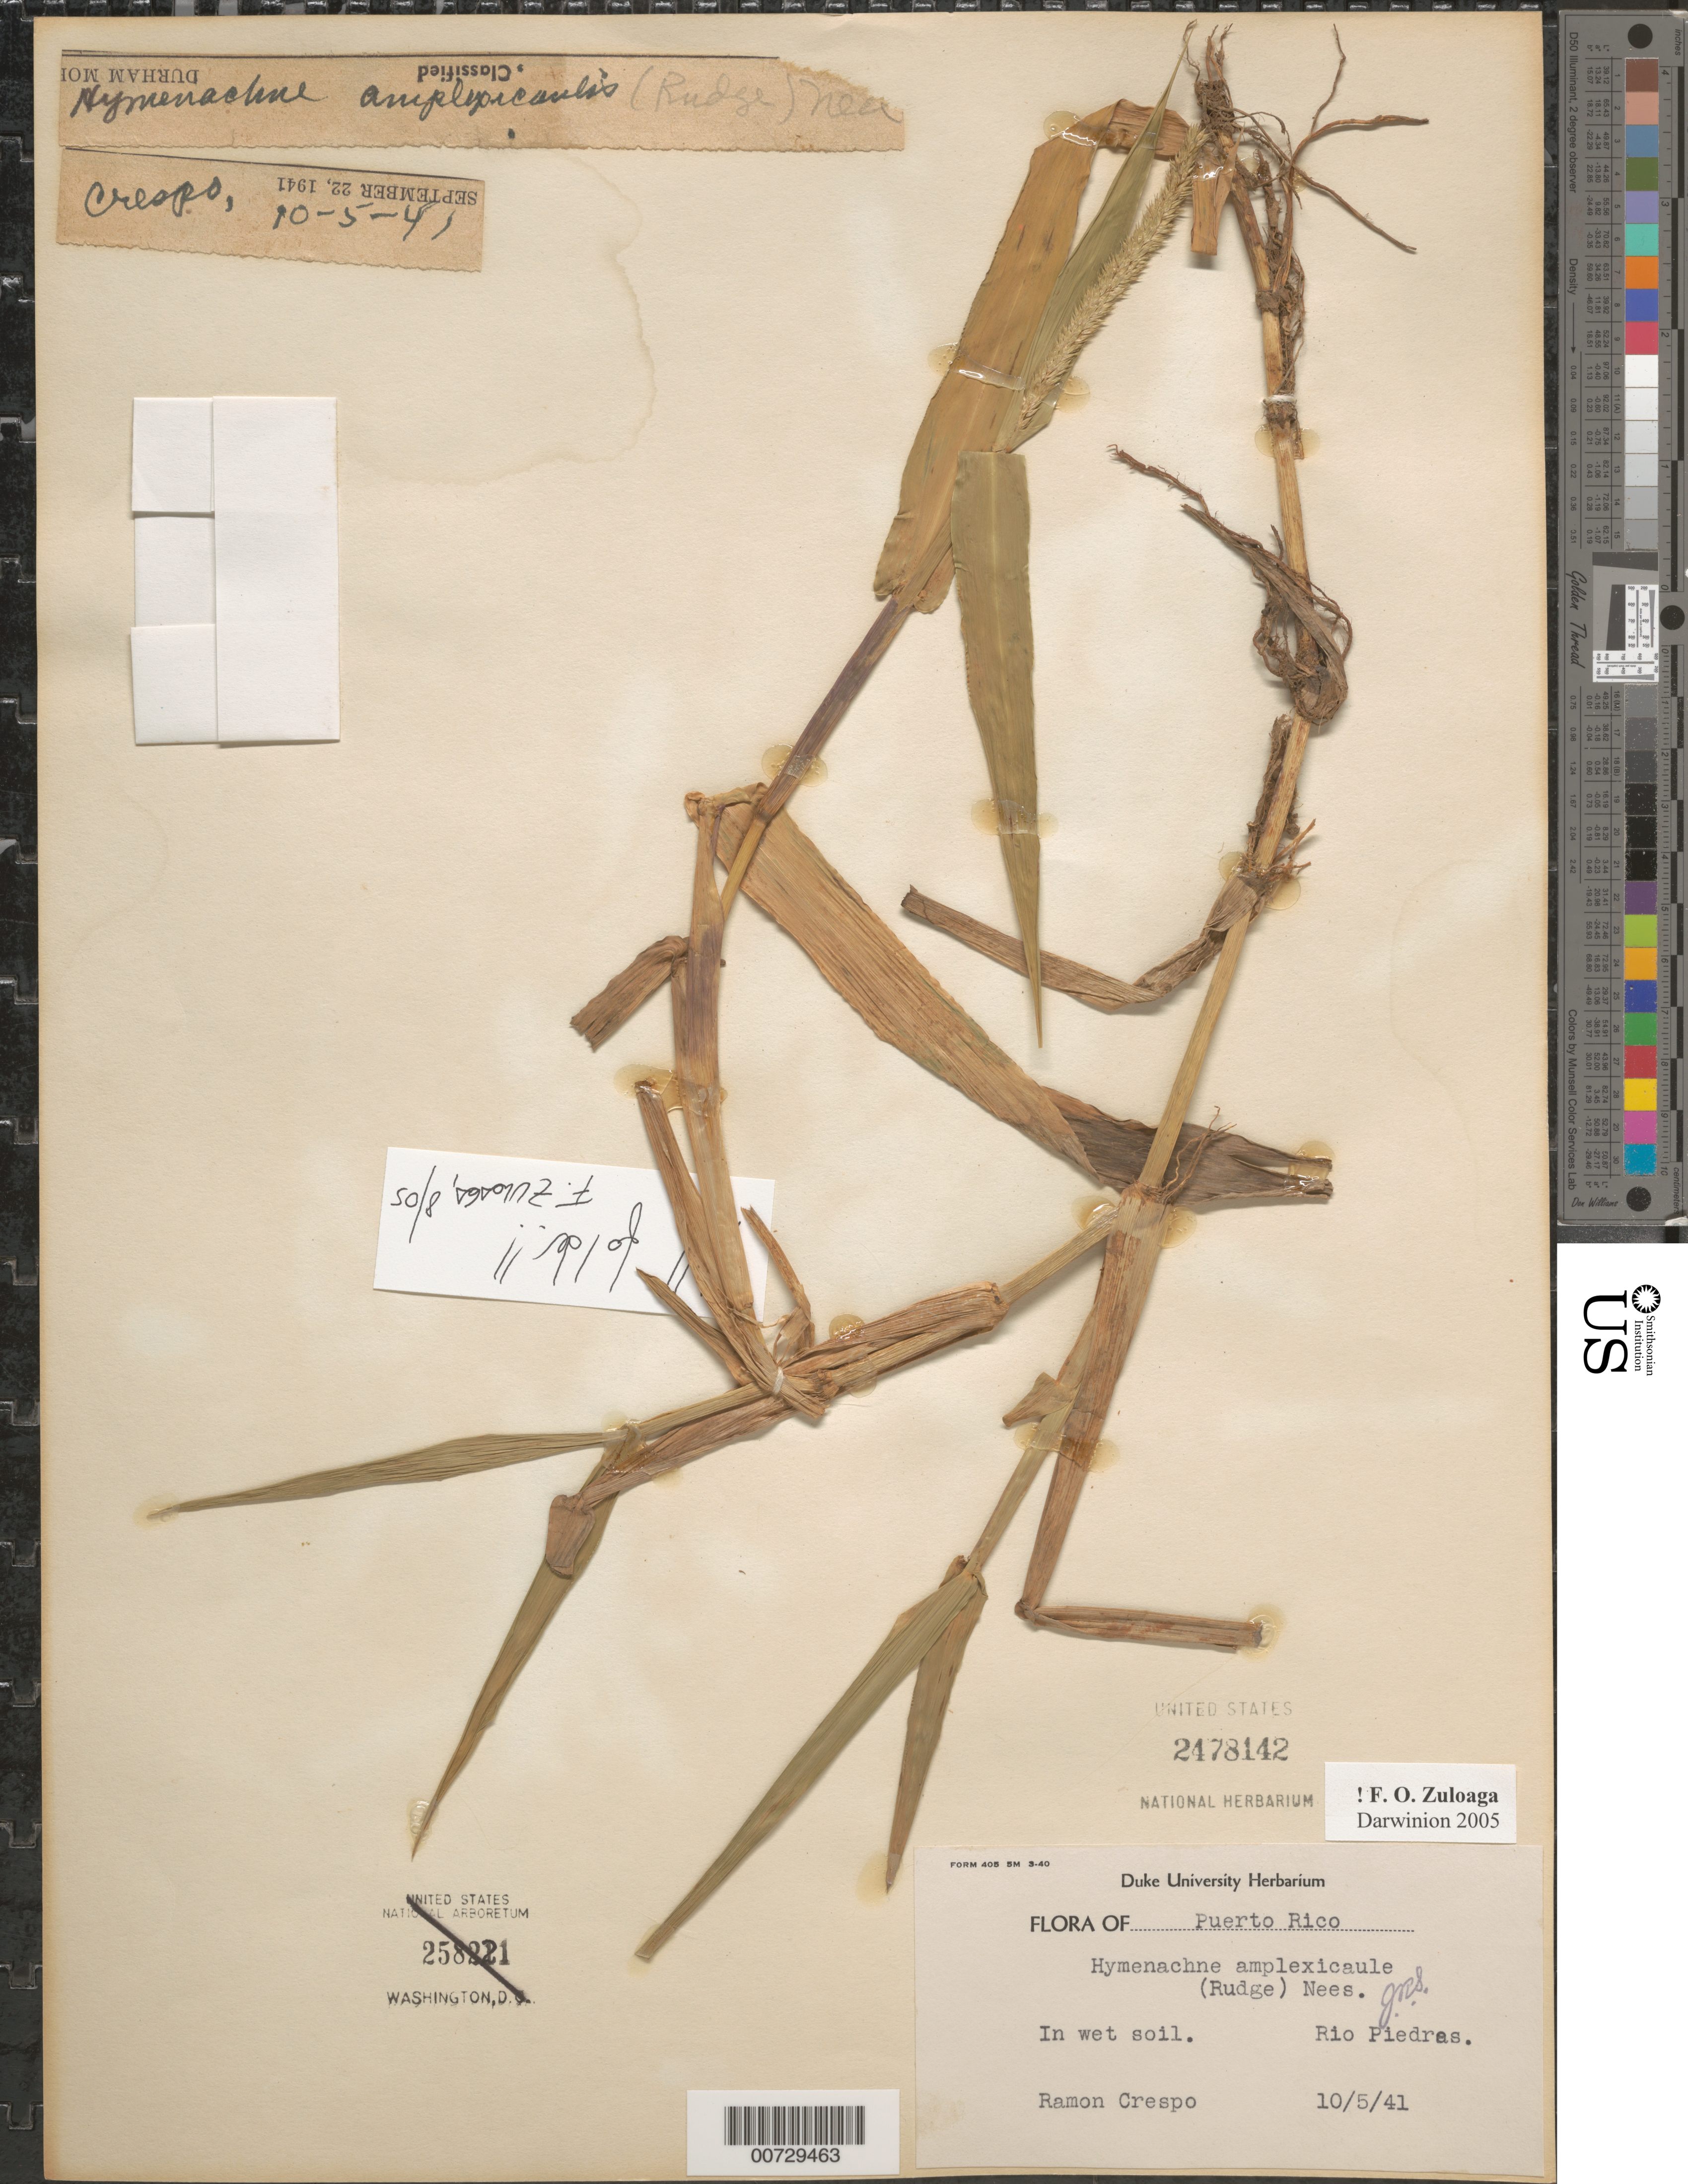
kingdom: Plantae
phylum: Tracheophyta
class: Liliopsida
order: Poales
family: Poaceae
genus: Hymenachne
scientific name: Hymenachne amplexicaulis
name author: (Rudge) Nees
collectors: R. Crespo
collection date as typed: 10 May 1941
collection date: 1941-05-10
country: Puerto Rico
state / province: San Juan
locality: Río Piedras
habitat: In wet soil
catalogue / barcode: US 2478142